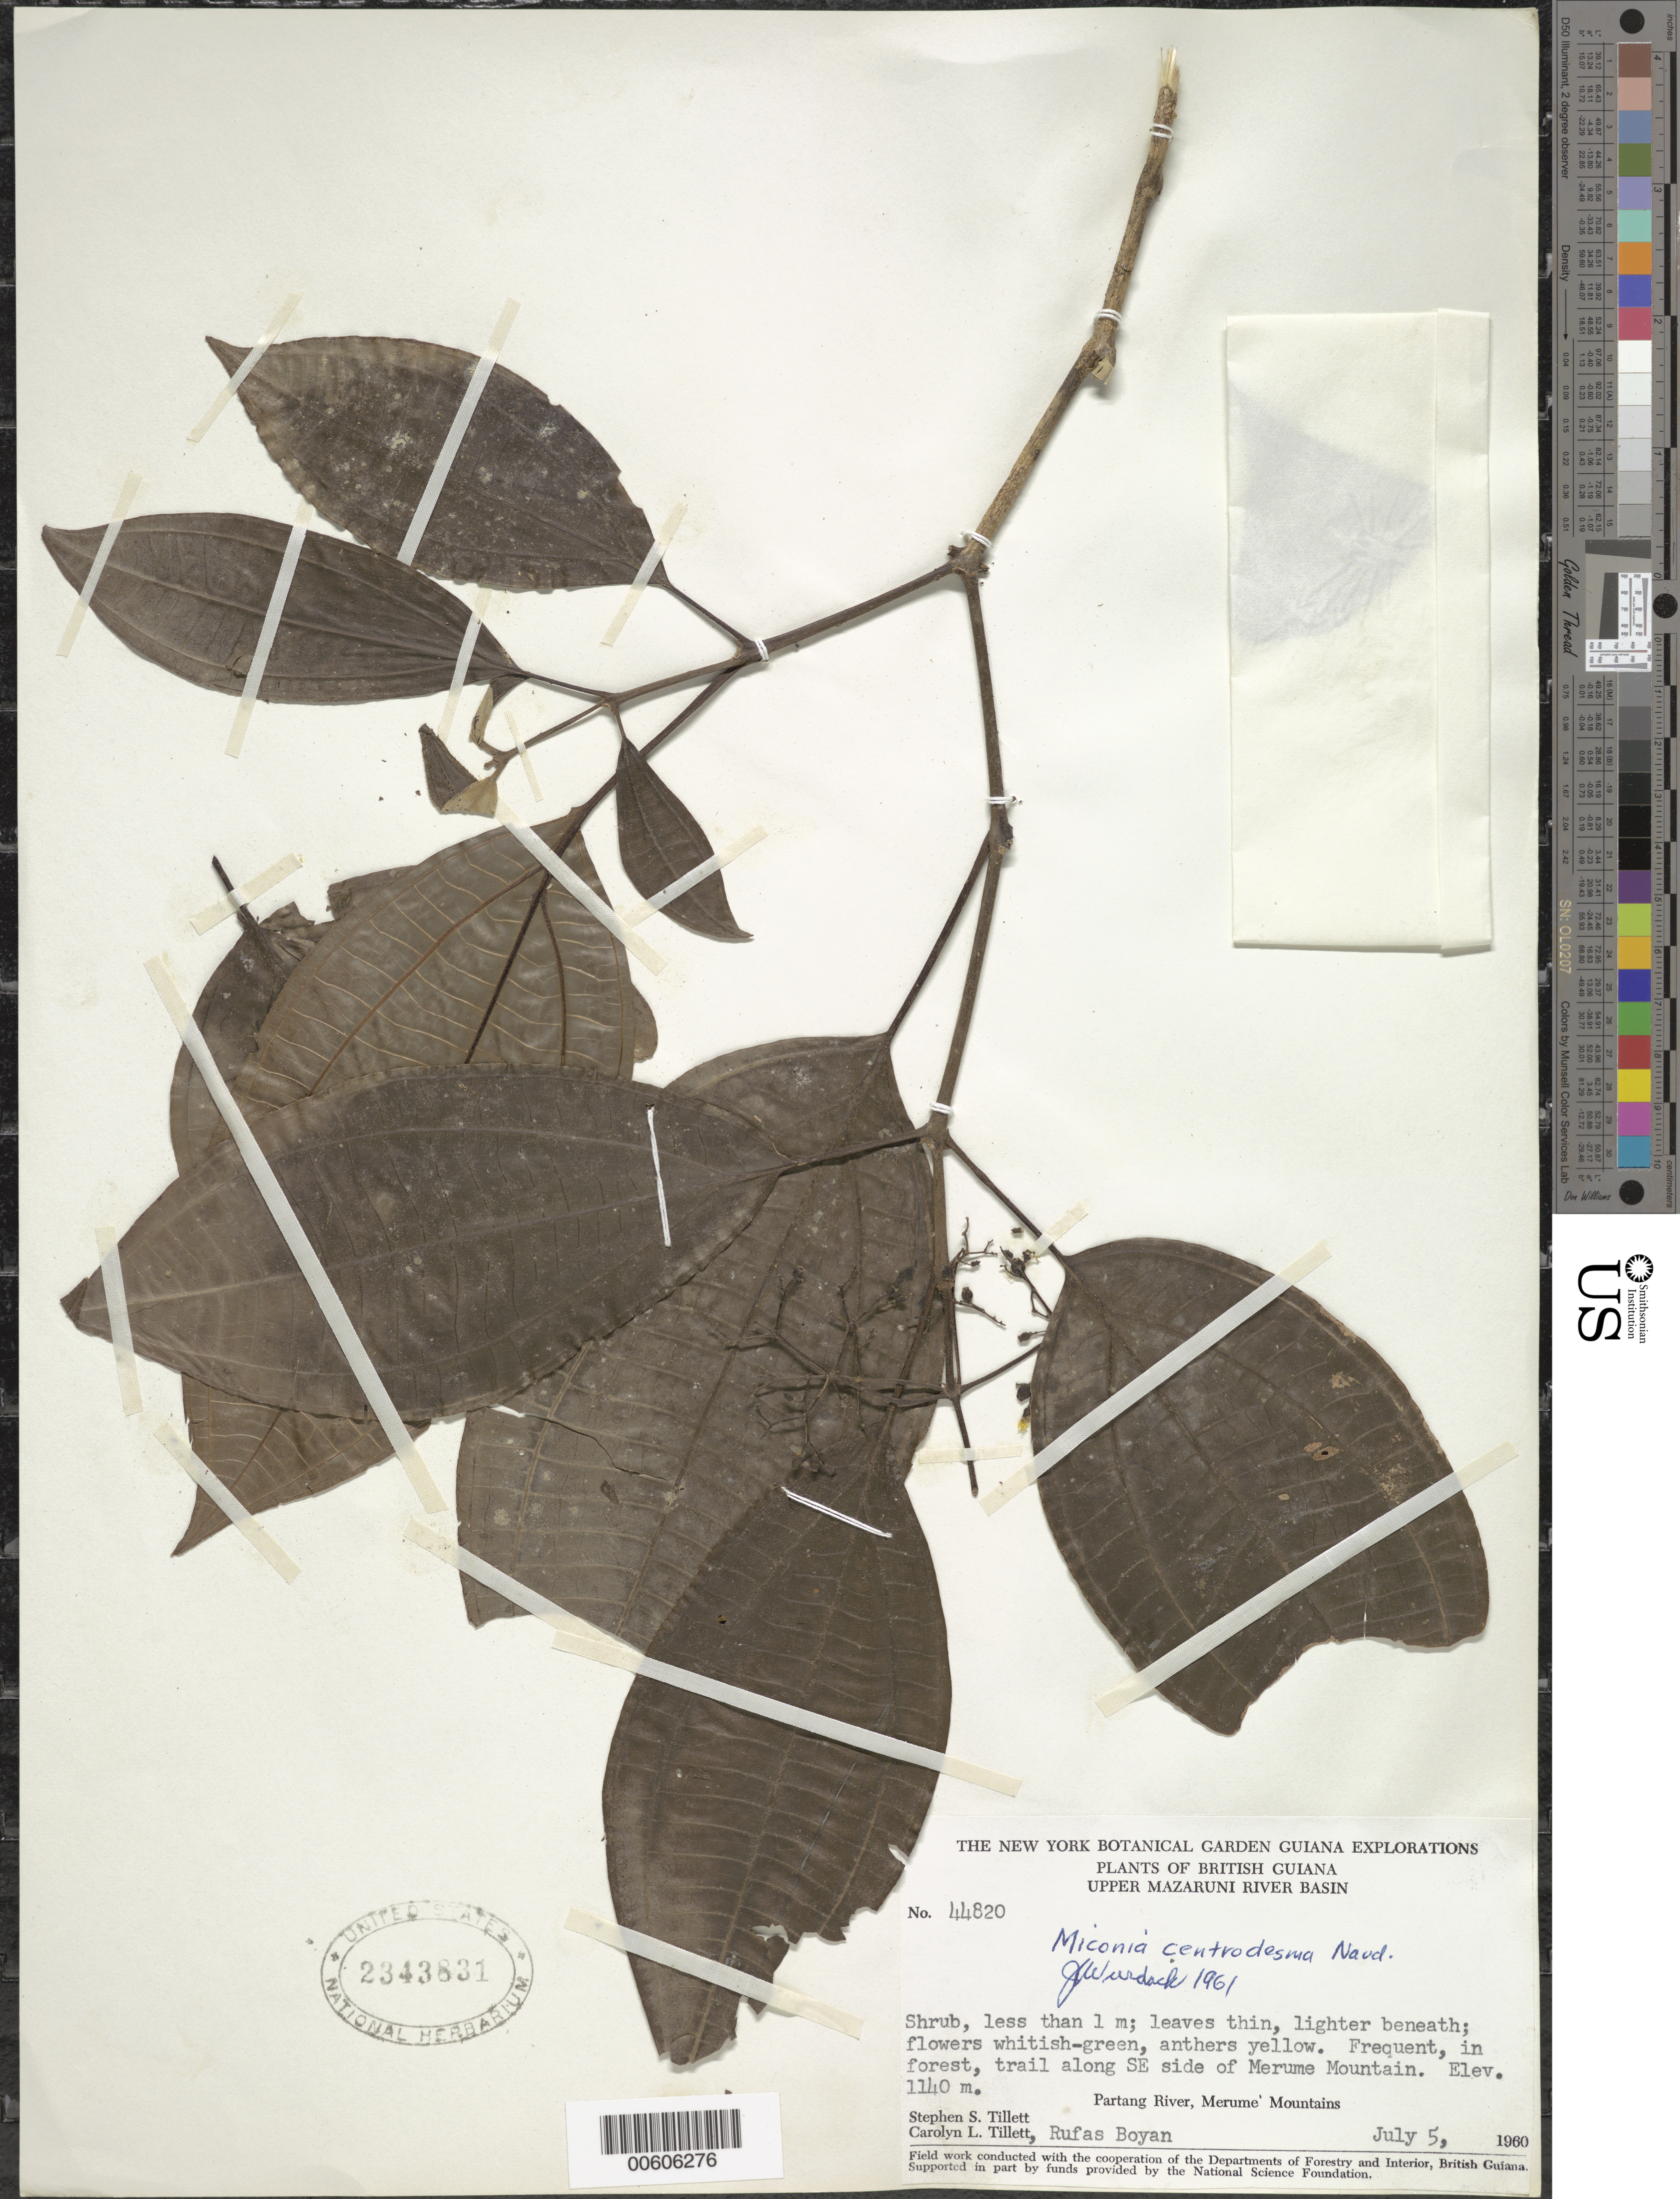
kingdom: Plantae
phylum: Tracheophyta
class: Magnoliopsida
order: Myrtales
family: Melastomataceae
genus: Miconia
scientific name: Miconia centrodesma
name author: Naudin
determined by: Wurdack, John J., (US), US (UNITED STATES)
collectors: S. S. Tillett, C. L. Tillett & R. Boyan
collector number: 44820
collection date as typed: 5-Jul-60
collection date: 1960-07-05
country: Guyana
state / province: Cuyuni-Mazaruni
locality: Merume Mts., SE side, Partang R.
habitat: Forest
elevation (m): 1143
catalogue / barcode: US 2343831